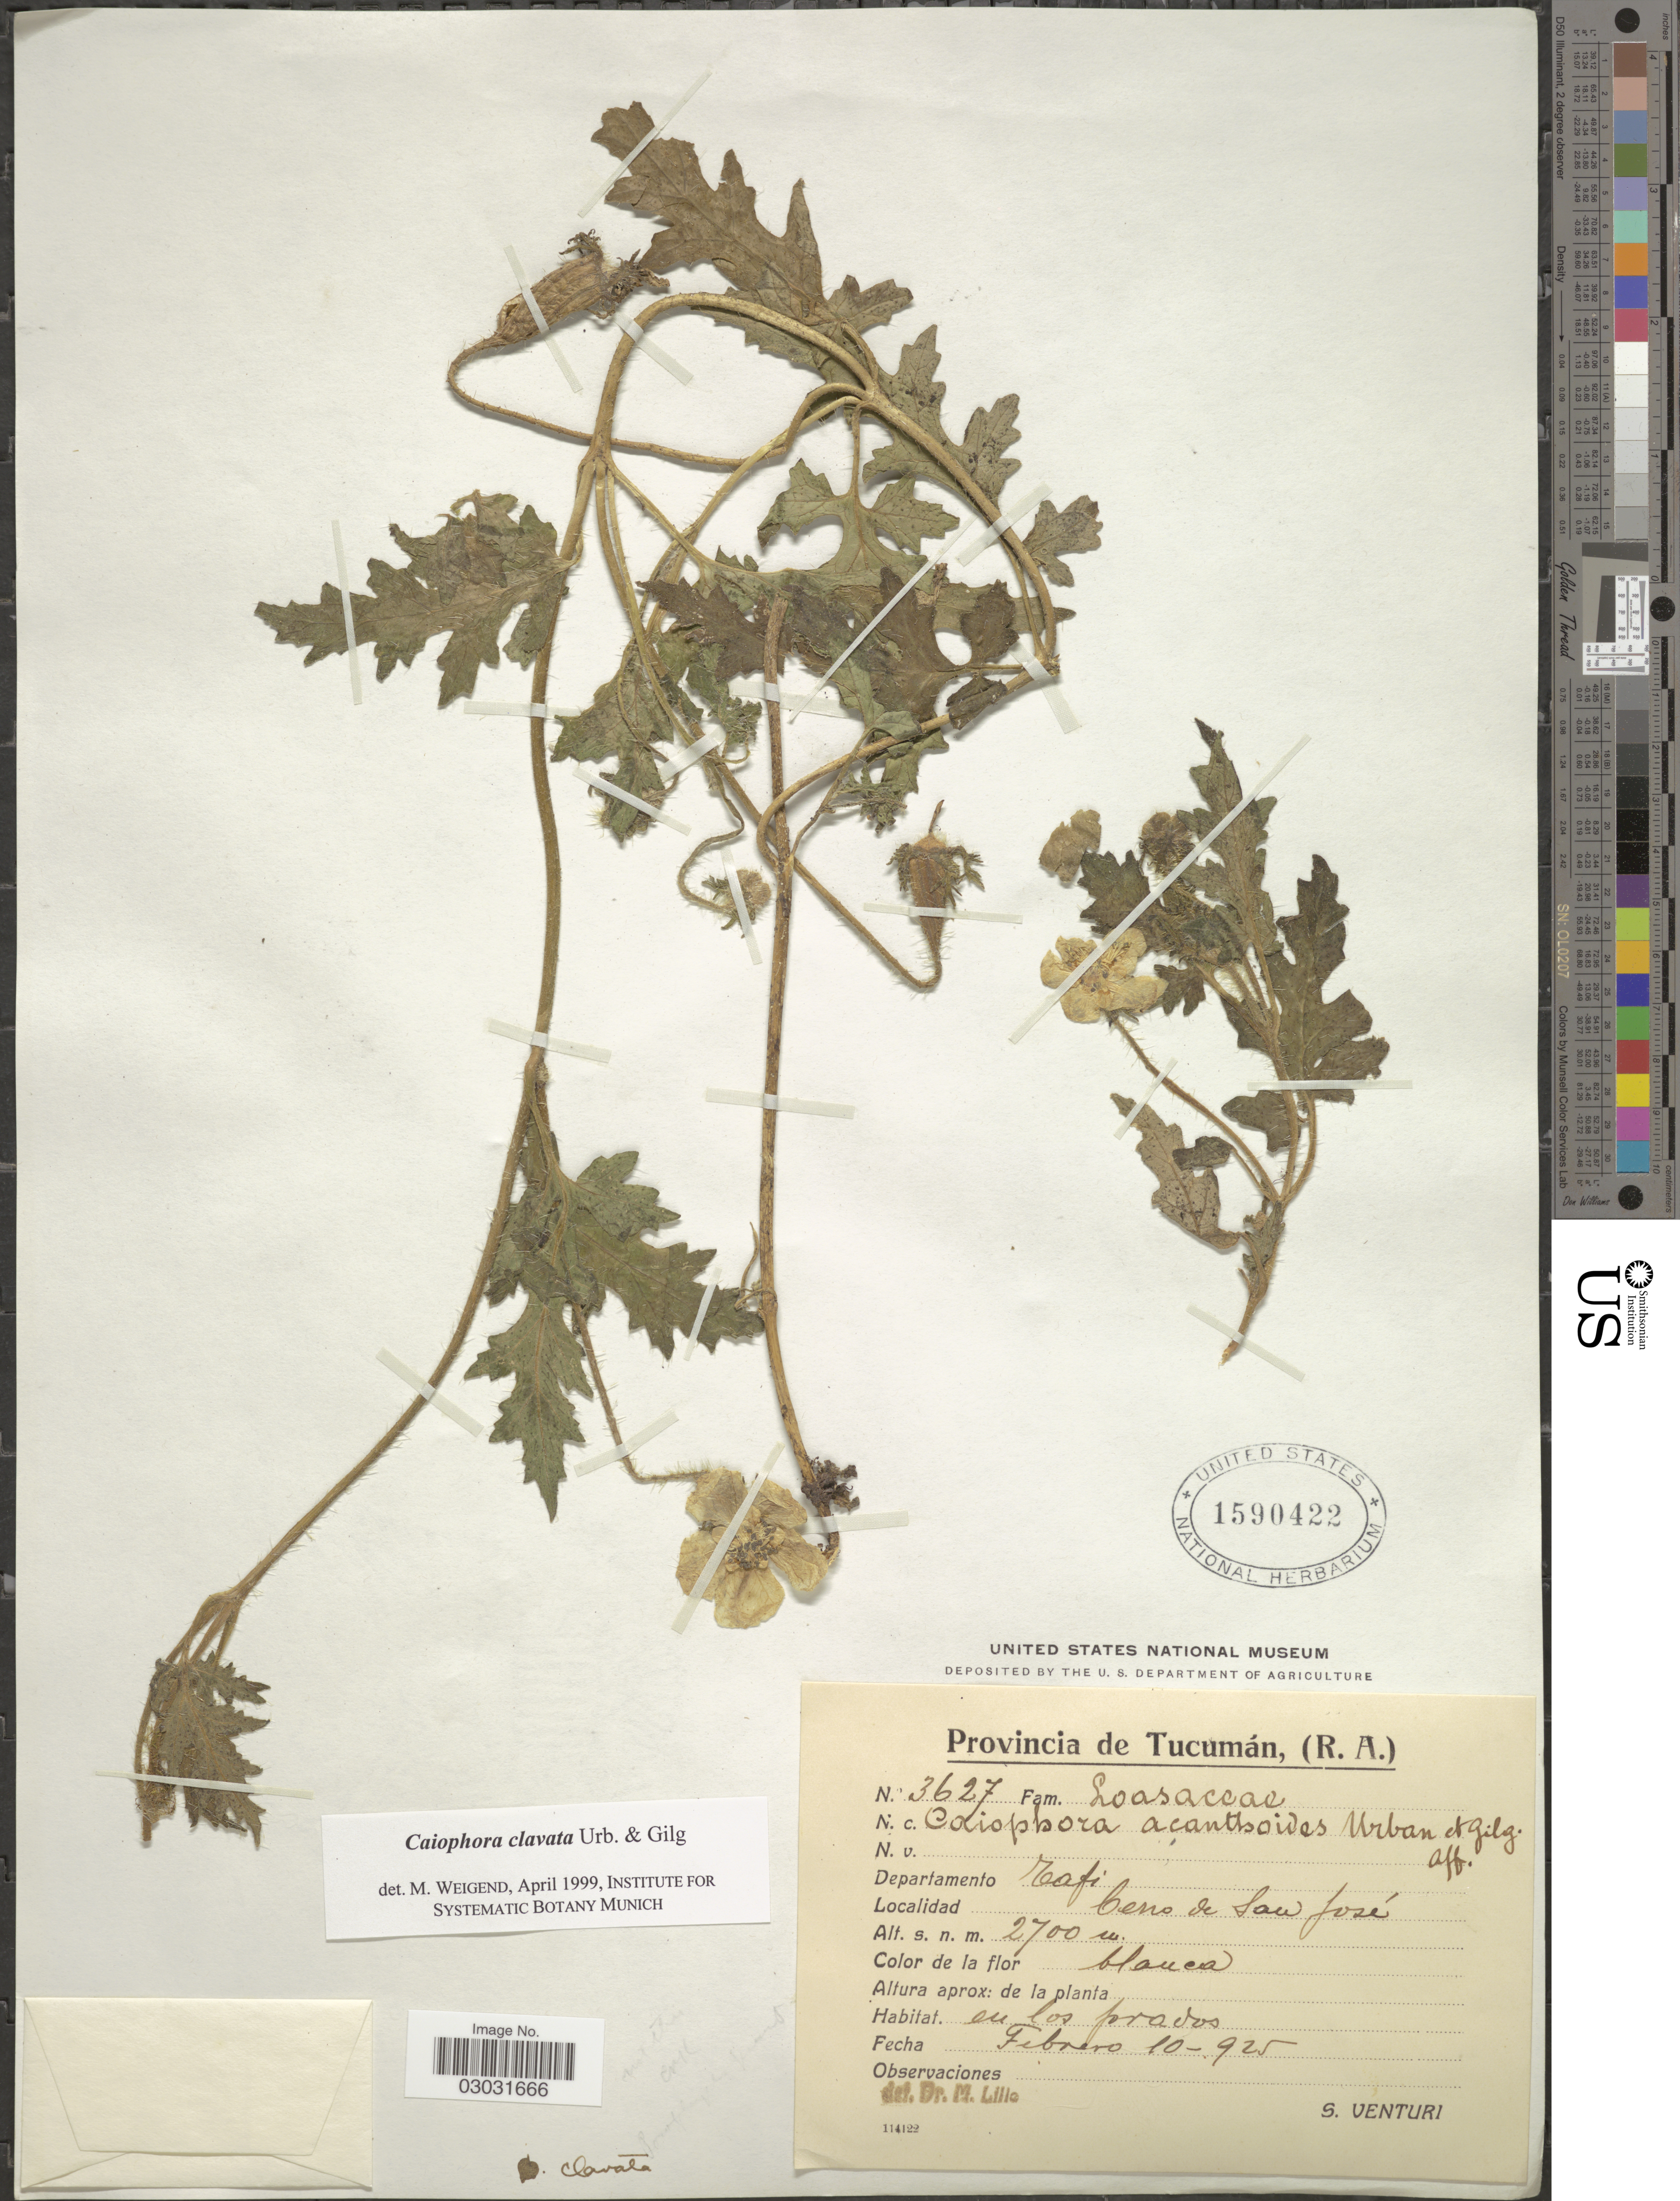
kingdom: Plantae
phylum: Tracheophyta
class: Magnoliopsida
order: Cornales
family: Loasaceae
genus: Caiophora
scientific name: Caiophora clavata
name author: Urb. & Gilg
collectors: S. Venturi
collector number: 3627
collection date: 1925-02-10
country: Argentina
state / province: Tucuman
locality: Departamento Tafi, Cerro de San José.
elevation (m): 2700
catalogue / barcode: US 1590422